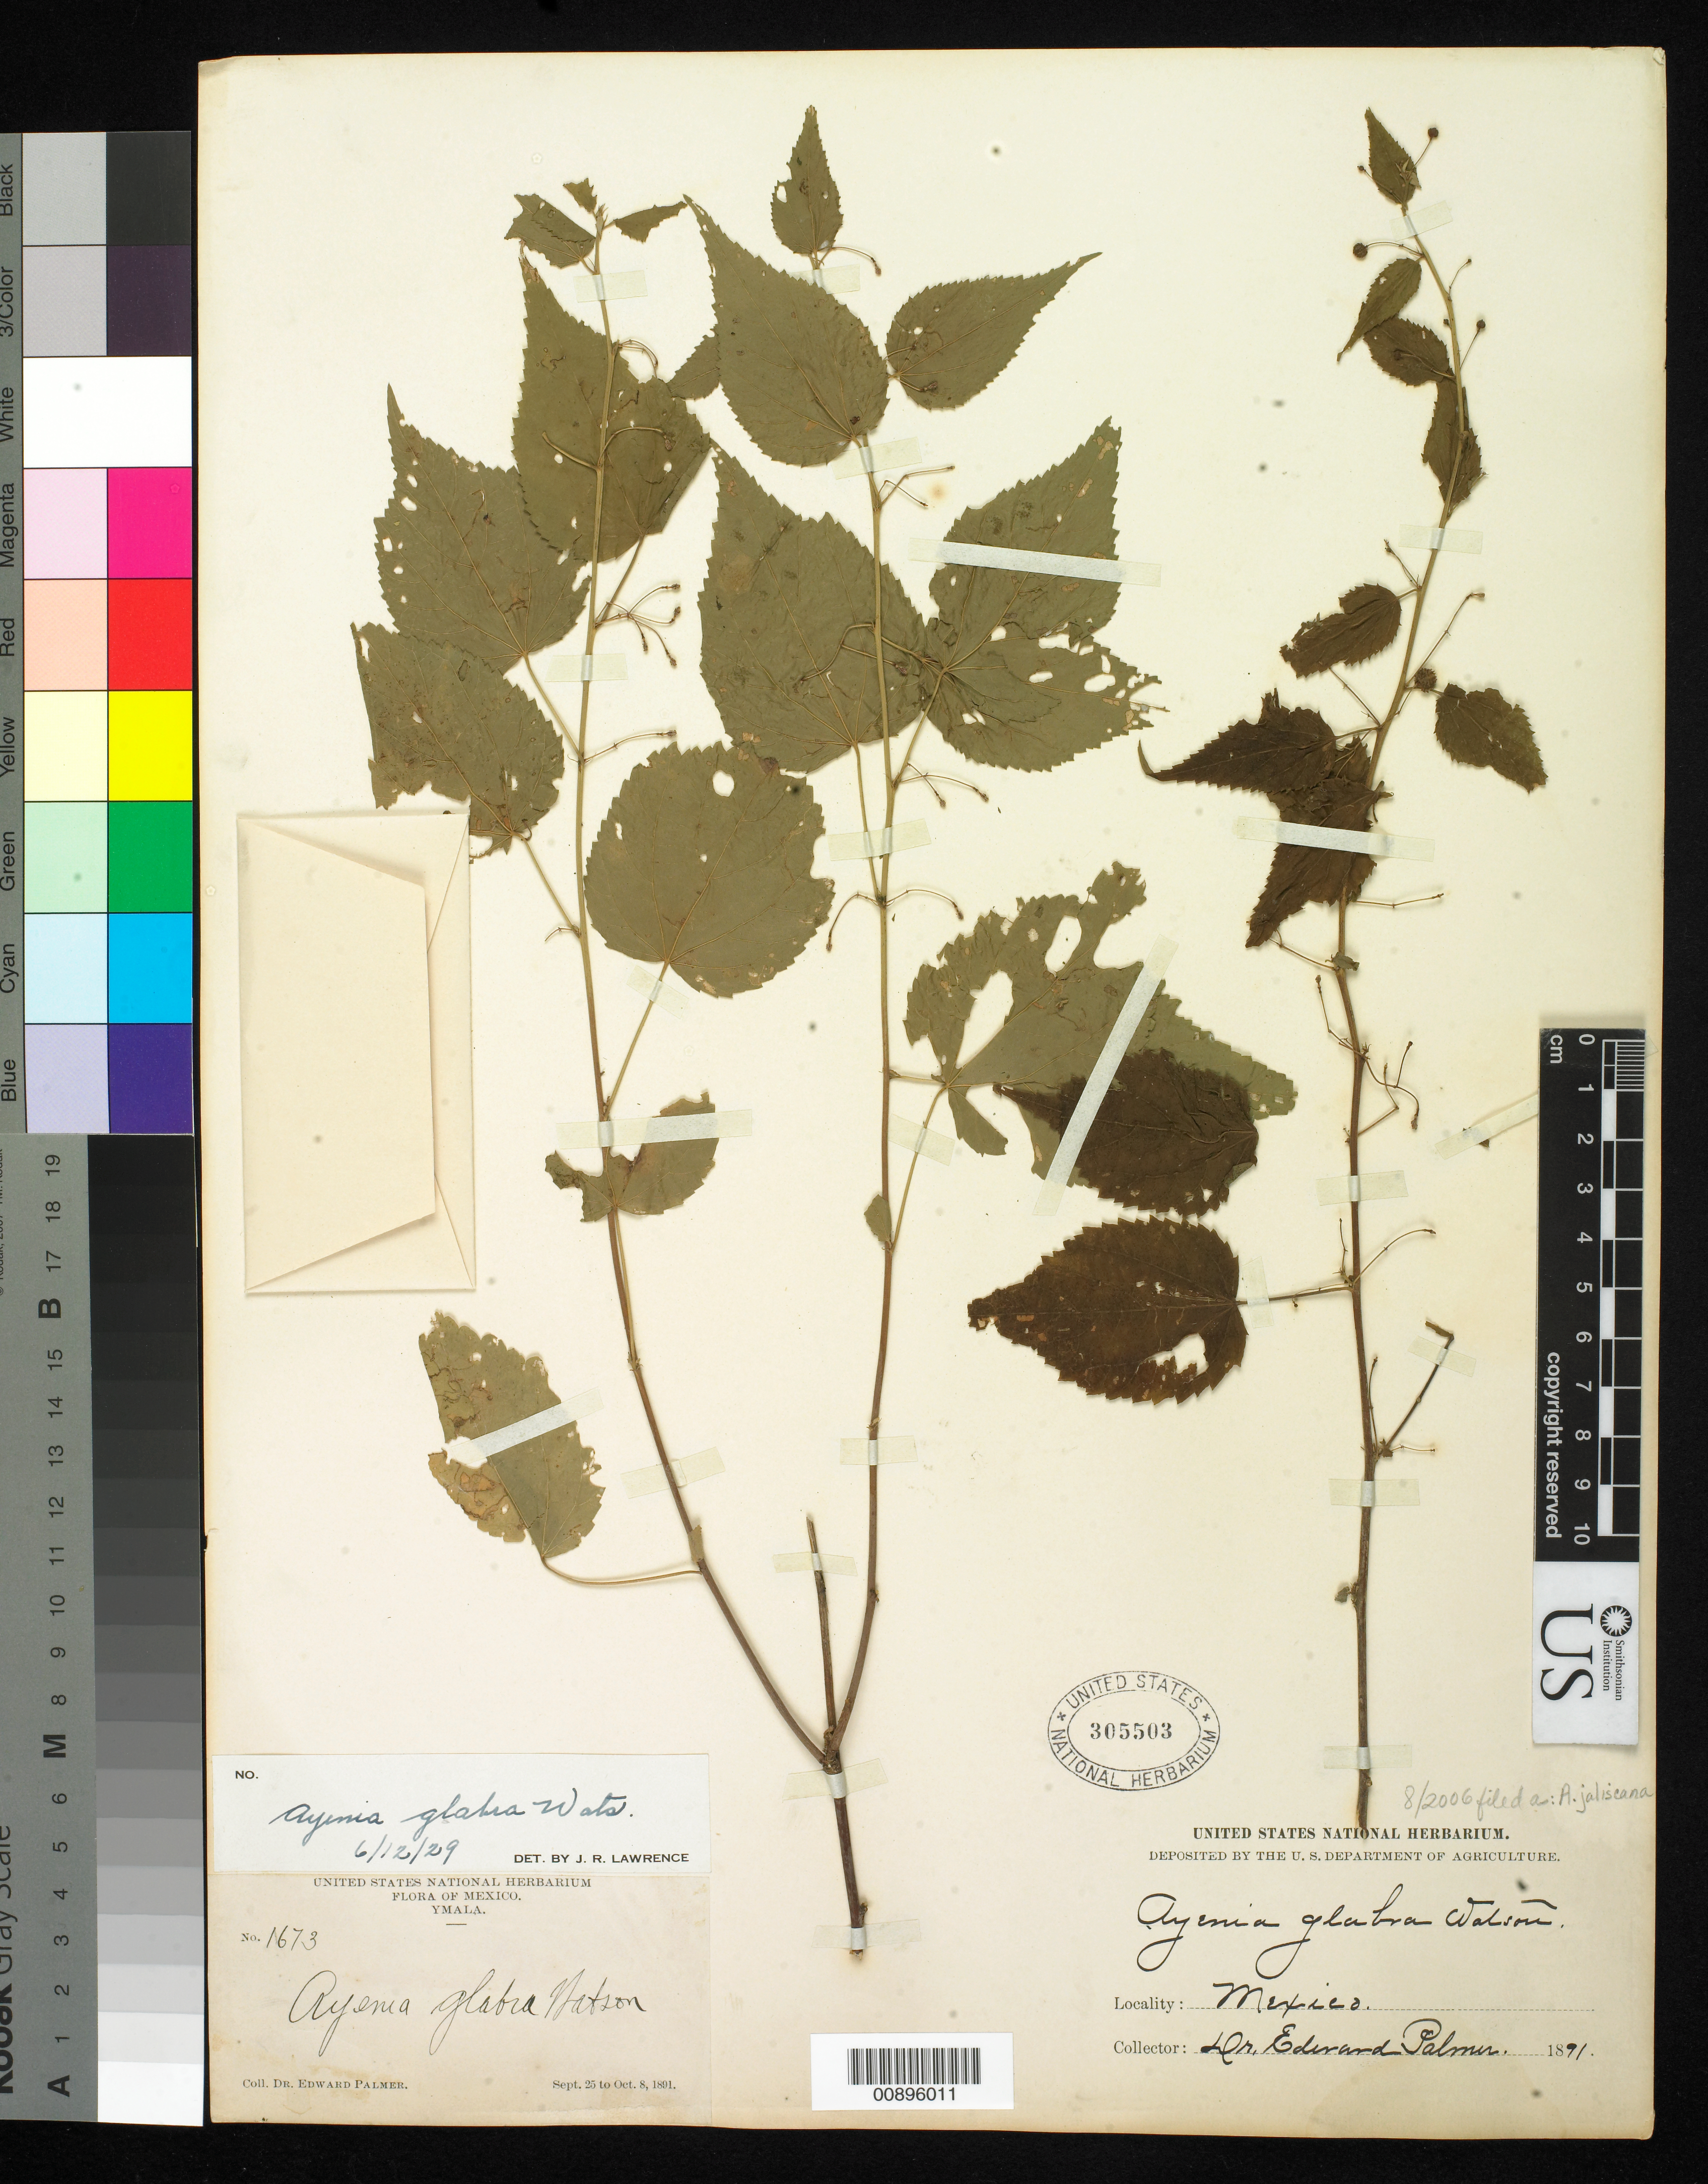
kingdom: Plantae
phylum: Tracheophyta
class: Magnoliopsida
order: Malvales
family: Malvaceae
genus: Ayenia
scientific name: Ayenia jaliscana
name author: S. Watson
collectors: E. Palmer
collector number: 1673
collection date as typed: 25 Sep 1891 to 08 Oct 1891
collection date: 1891-09-25/1891-10-08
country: Mexico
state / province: Sinaloa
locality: Ymala, Sinaloa.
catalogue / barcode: US 305503